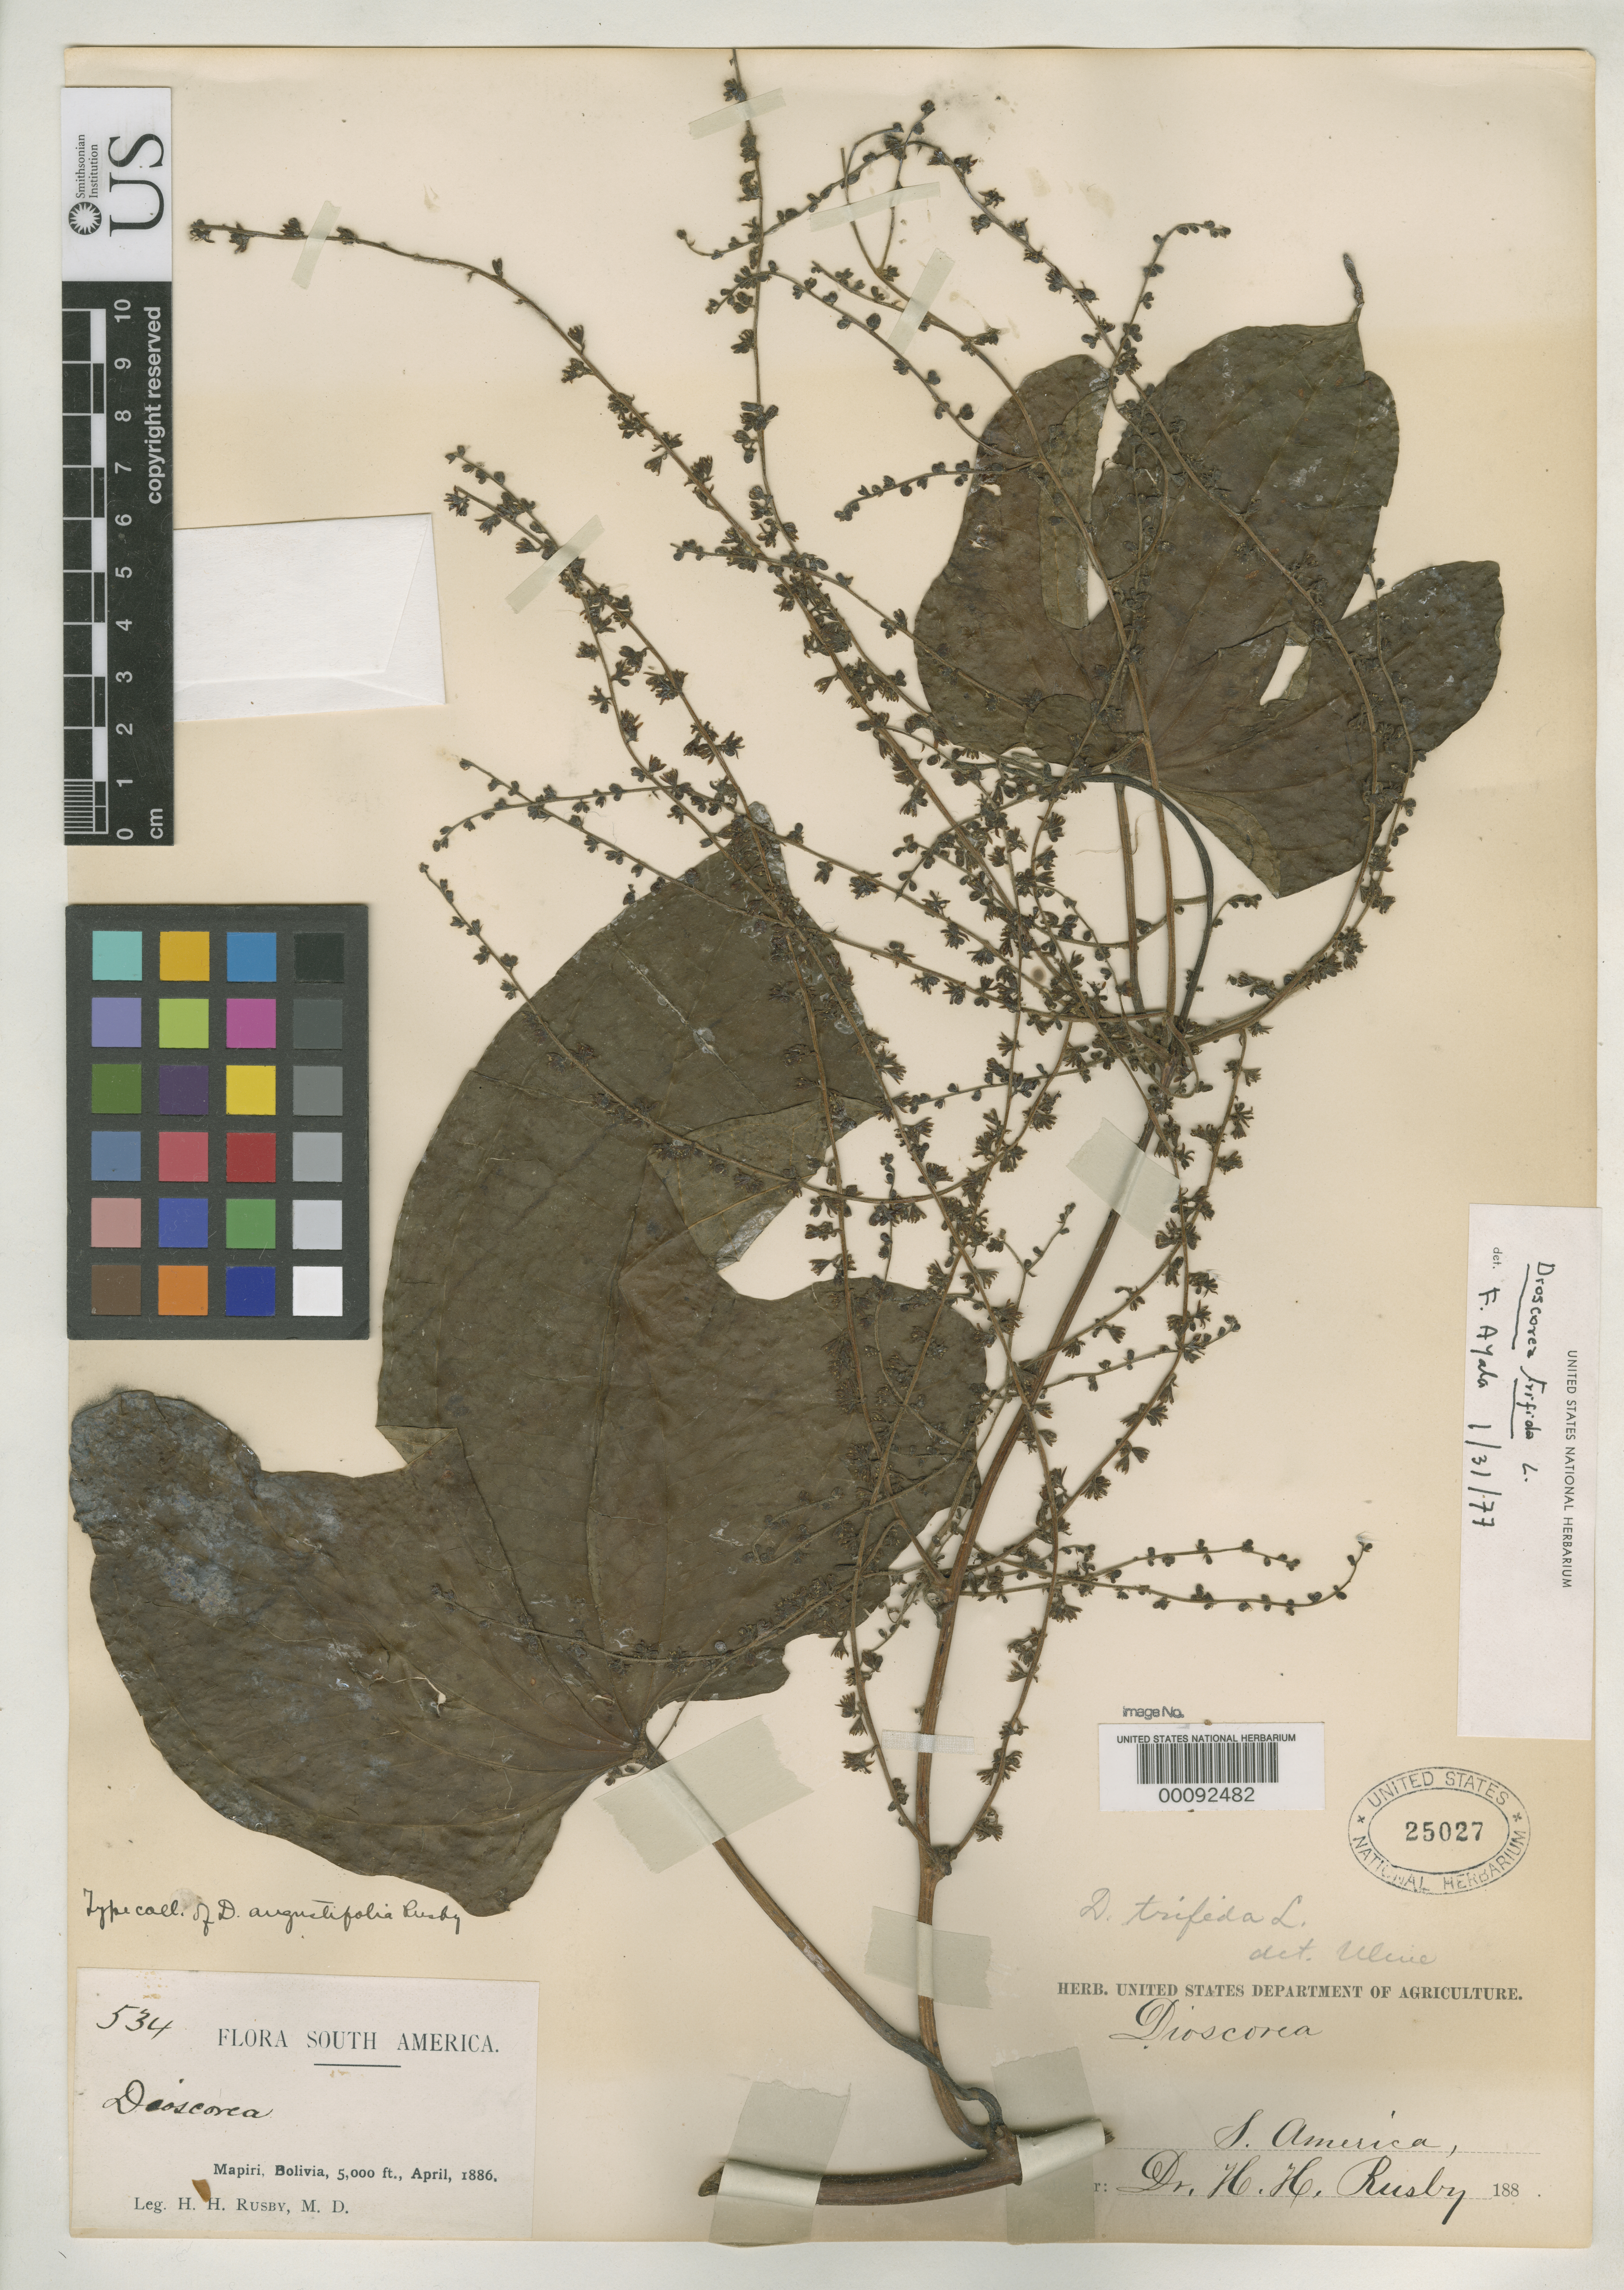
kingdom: Plantae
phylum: Tracheophyta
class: Liliopsida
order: Dioscoreales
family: Dioscoreaceae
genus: Dioscorea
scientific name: Dioscorea angustifolia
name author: Rusby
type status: Isotype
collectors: H. H. Rusby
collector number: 534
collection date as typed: Apr 1886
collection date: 1886-04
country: Bolivia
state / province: La Páz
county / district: Larecaja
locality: Mapiri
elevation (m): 1524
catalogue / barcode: US 25027